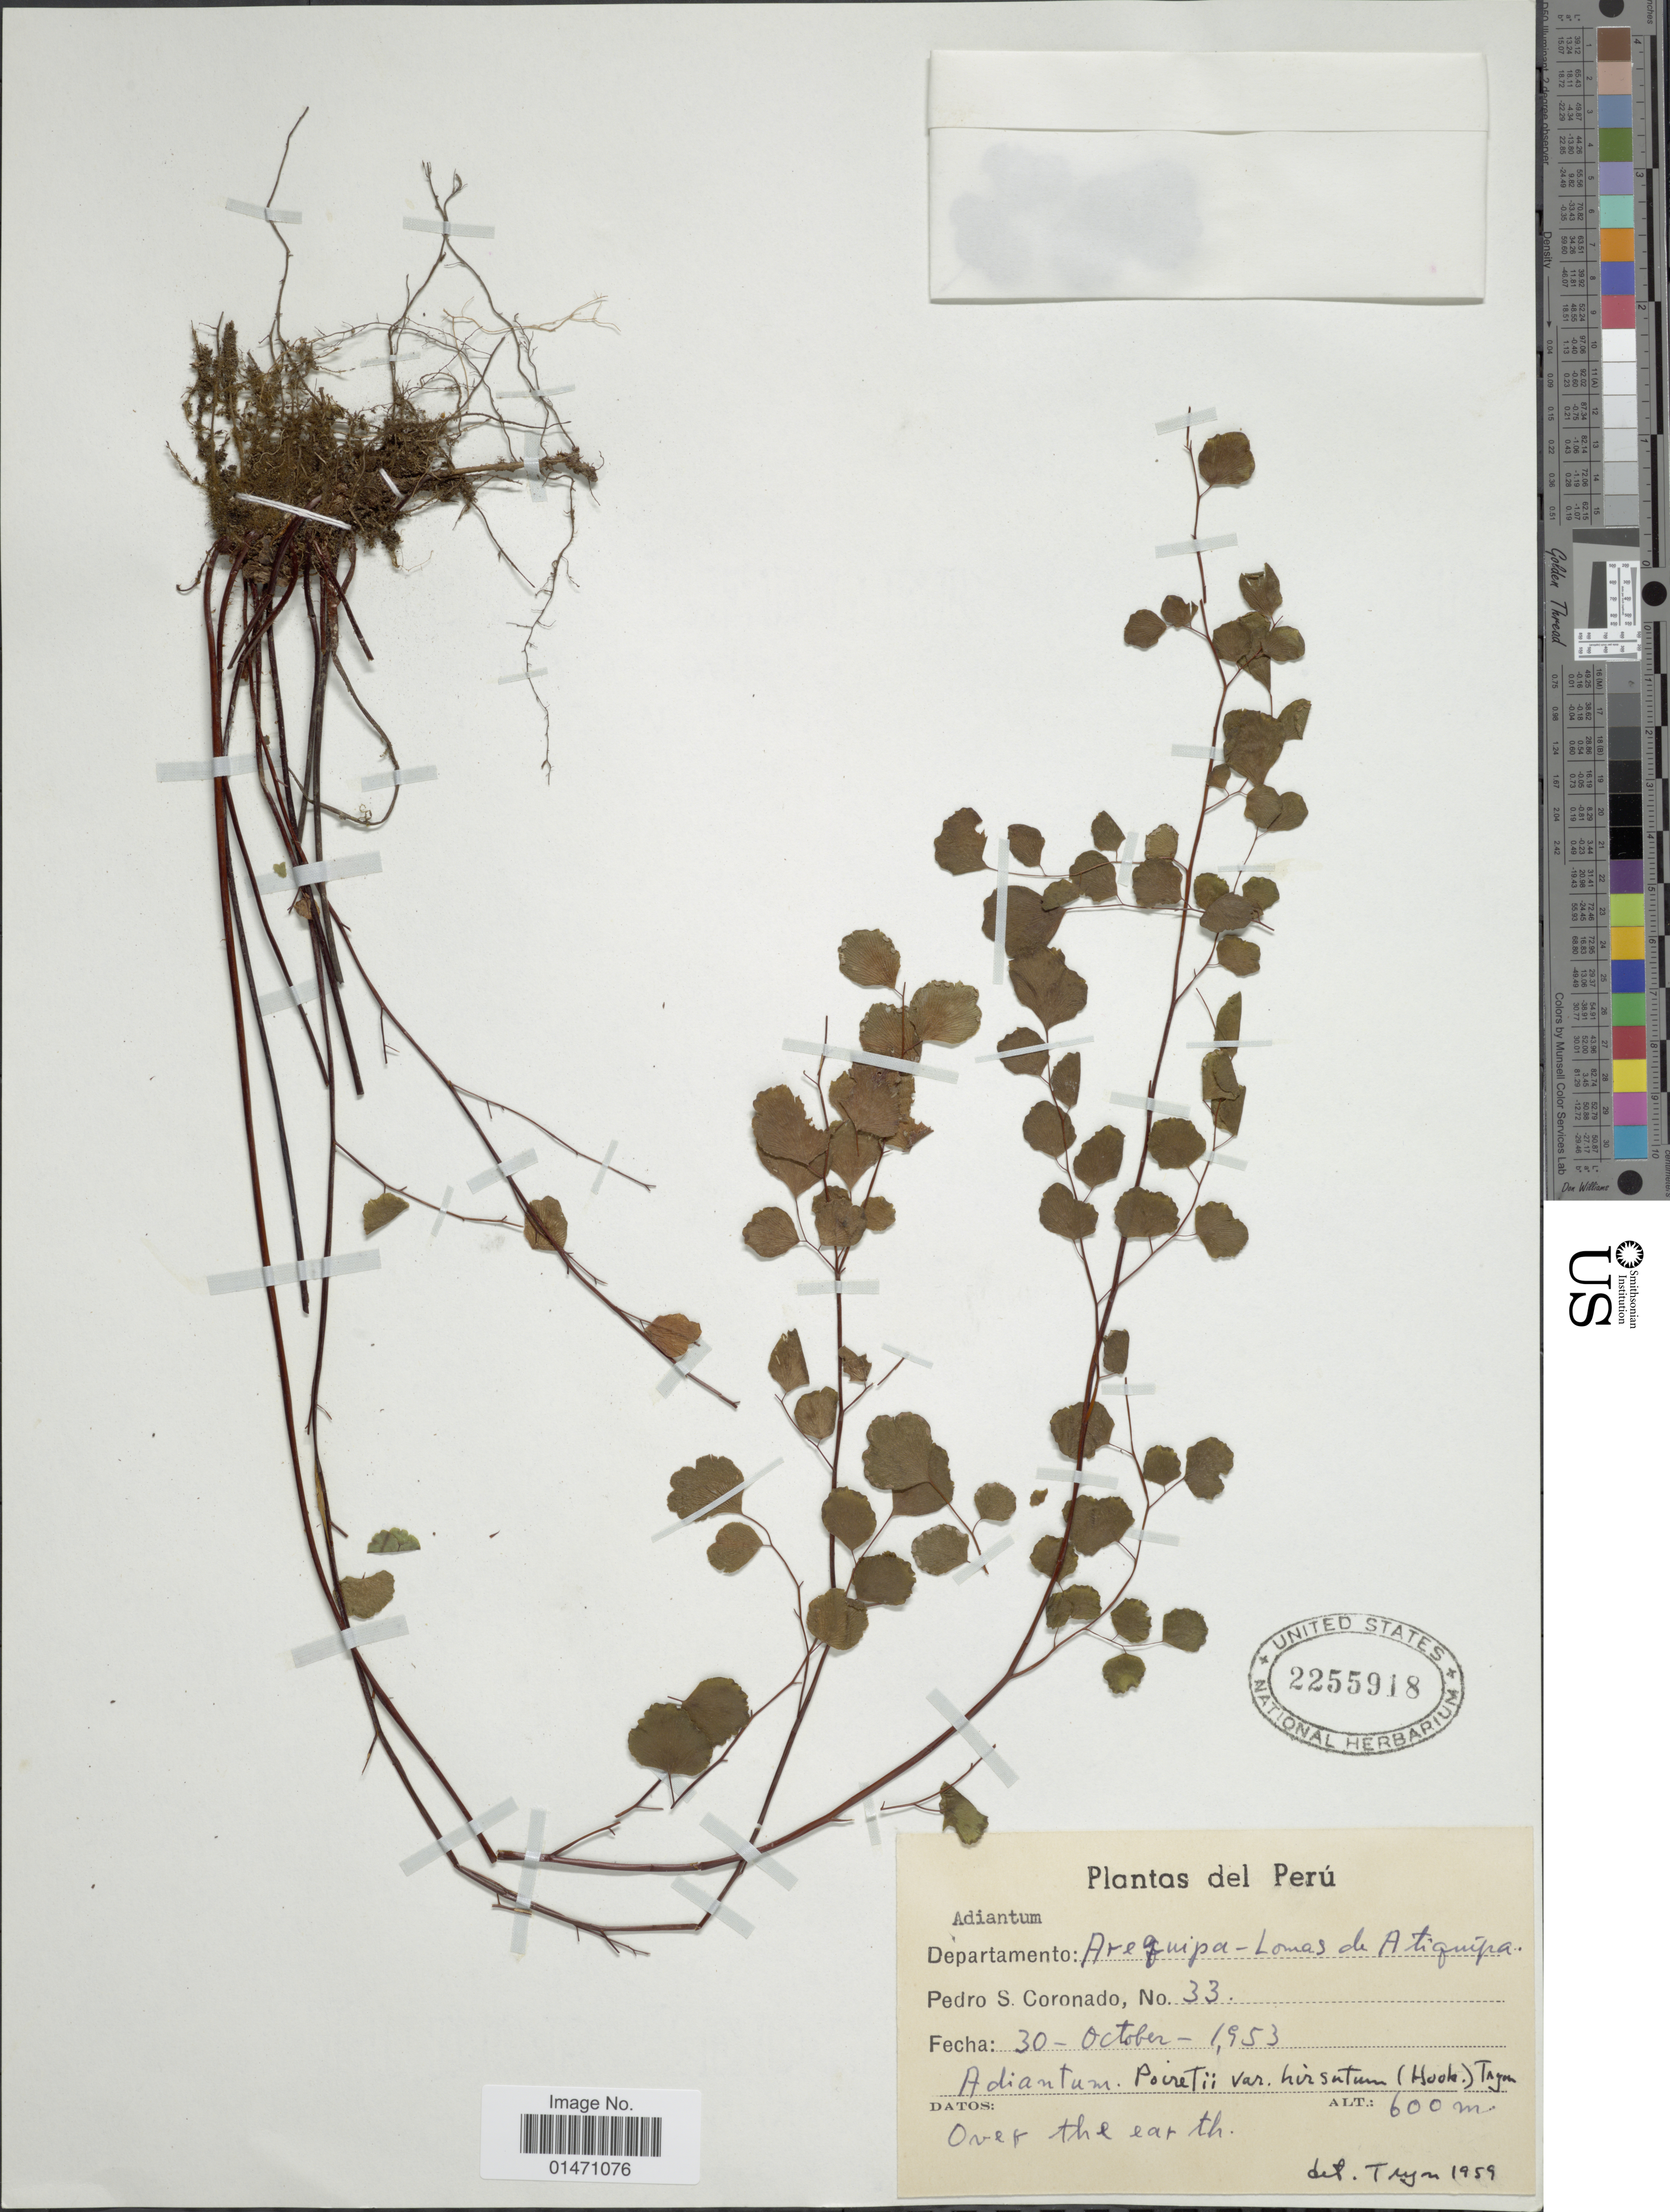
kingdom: Plantae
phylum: Tracheophyta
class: Polypodiopsida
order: Polypodiales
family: Pteridaceae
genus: Adiantum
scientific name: Adiantum poiretii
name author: Wikstr.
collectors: P. Coronado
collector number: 33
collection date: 1953-10-30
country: Peru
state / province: Arequipa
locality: Arequipa-Lomas de Atiquipa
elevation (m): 600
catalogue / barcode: US 2255918